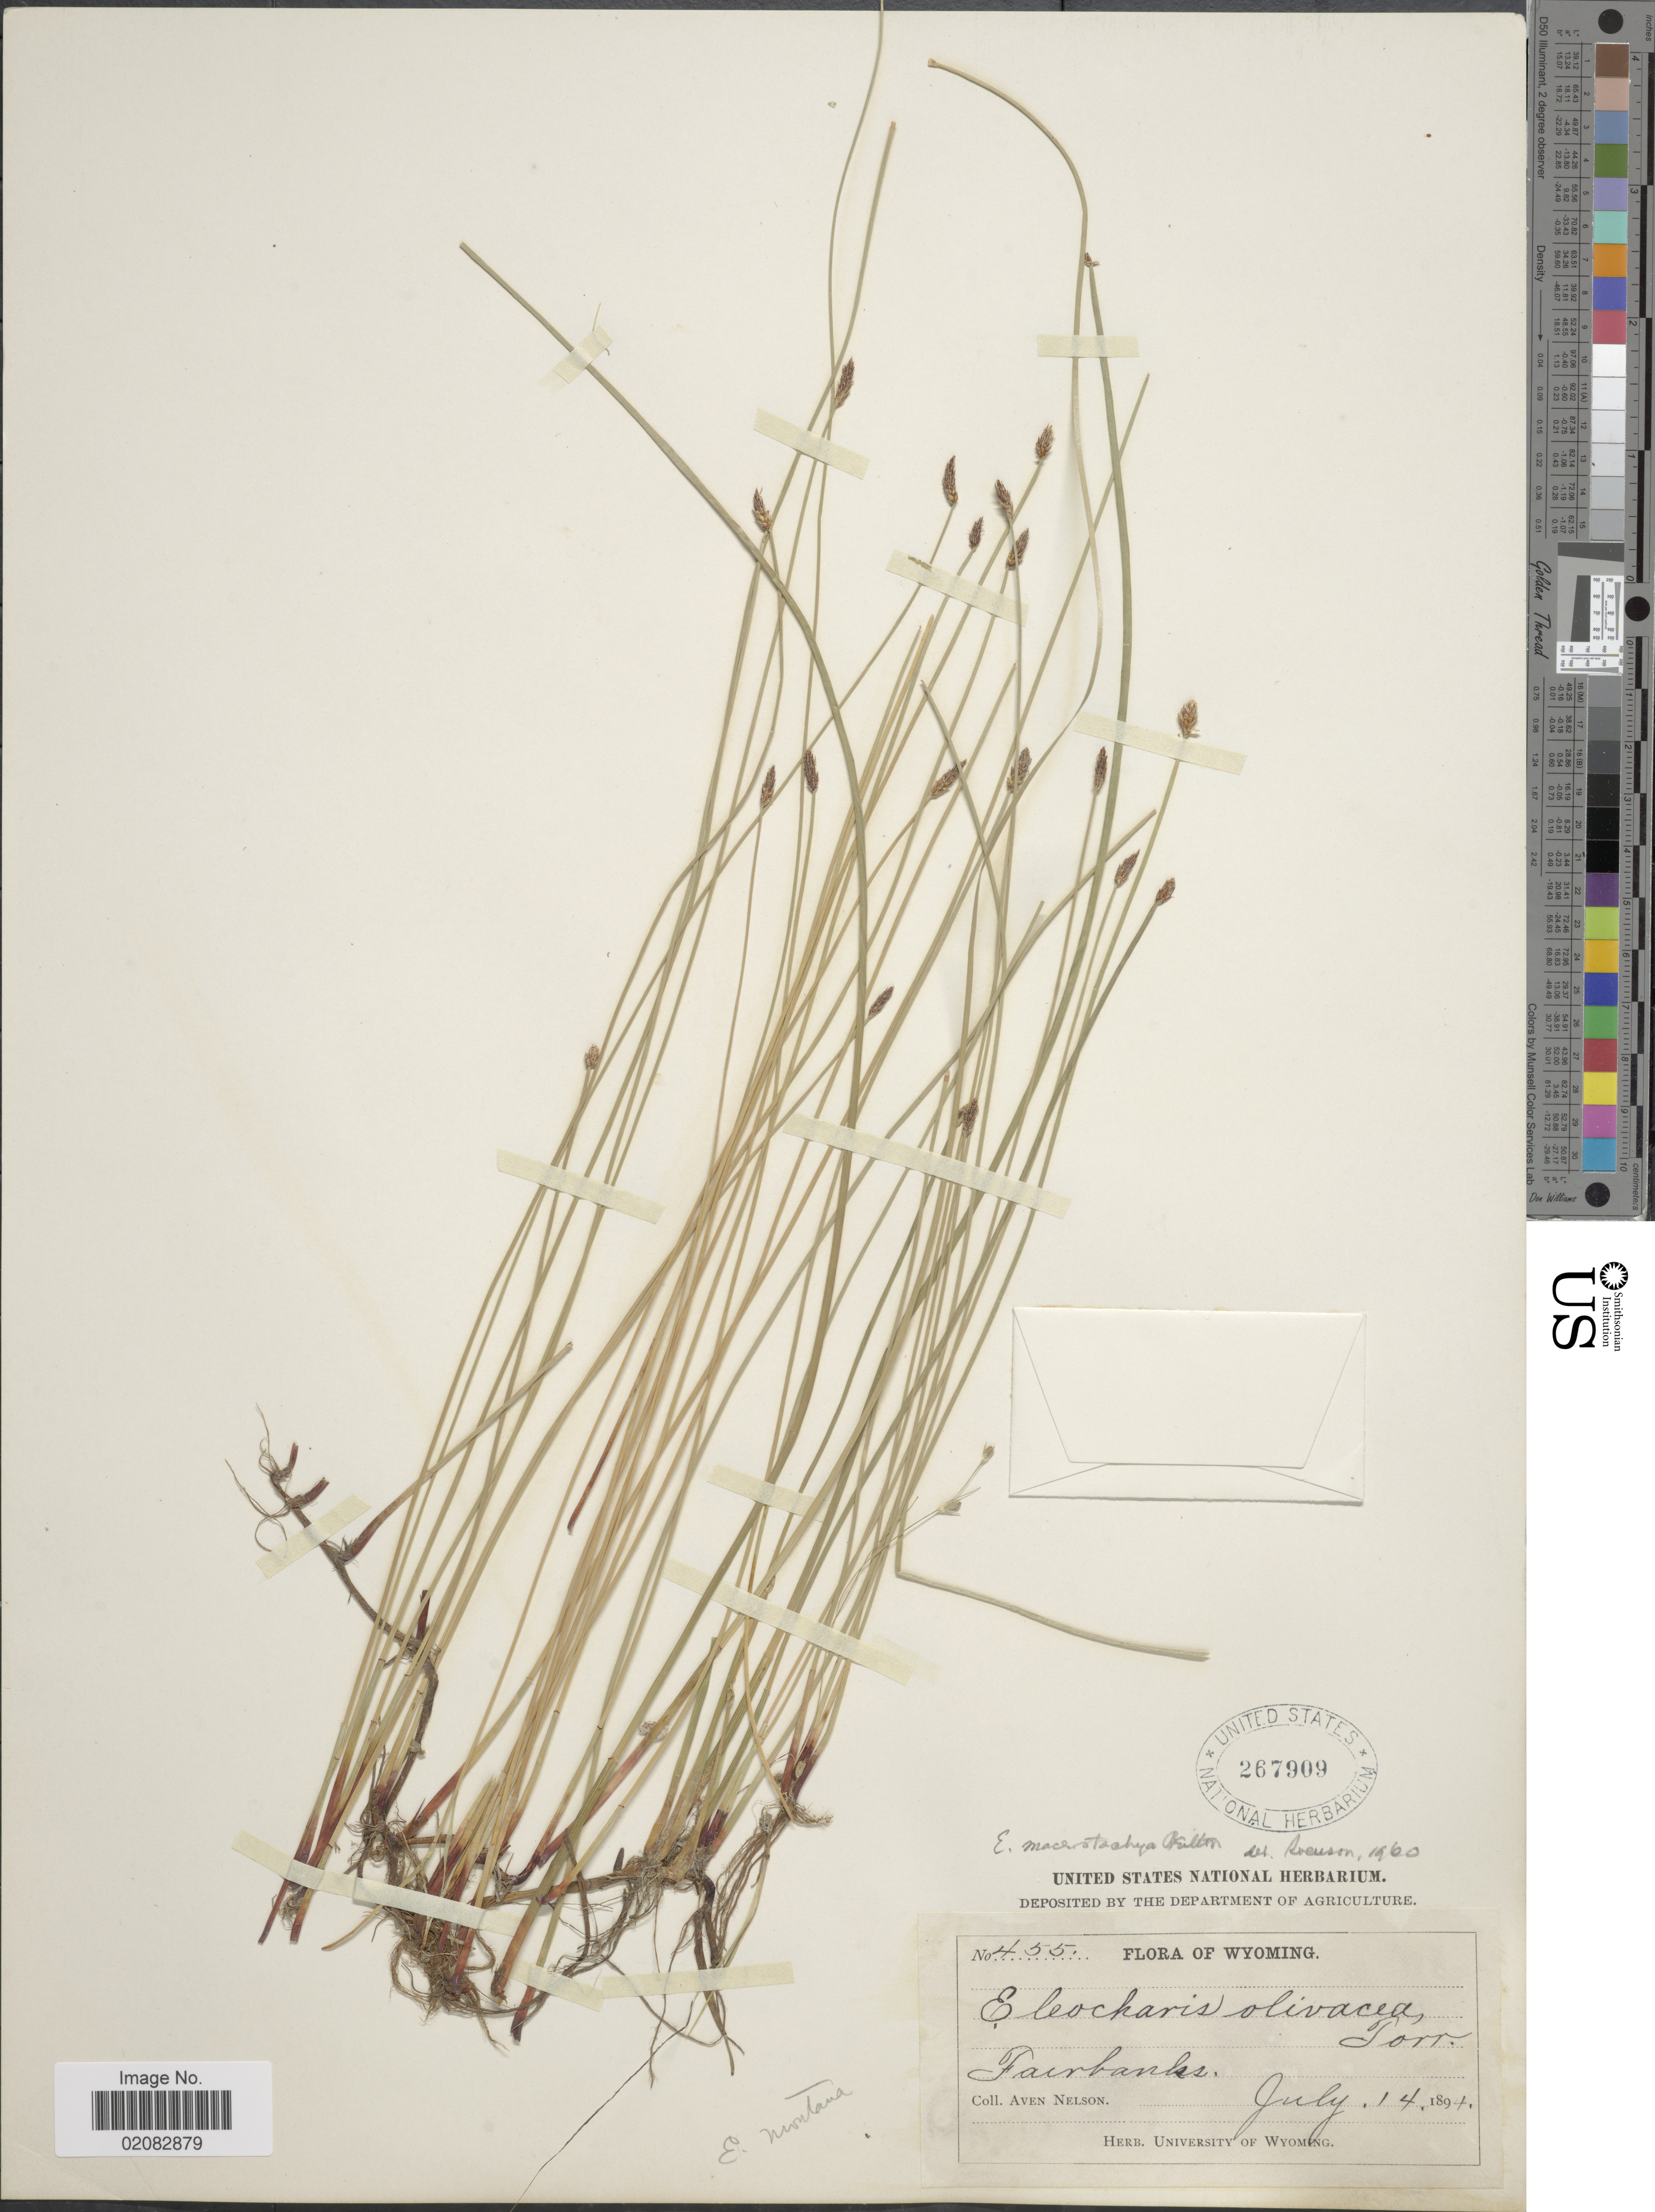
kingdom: Plantae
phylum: Tracheophyta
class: Liliopsida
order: Poales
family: Cyperaceae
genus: Eleocharis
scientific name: Eleocharis macrostachya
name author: Britton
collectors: A. Nelson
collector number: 455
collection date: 1894-07-14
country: United States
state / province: Wyoming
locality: Fairbanks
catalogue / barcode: US 267909